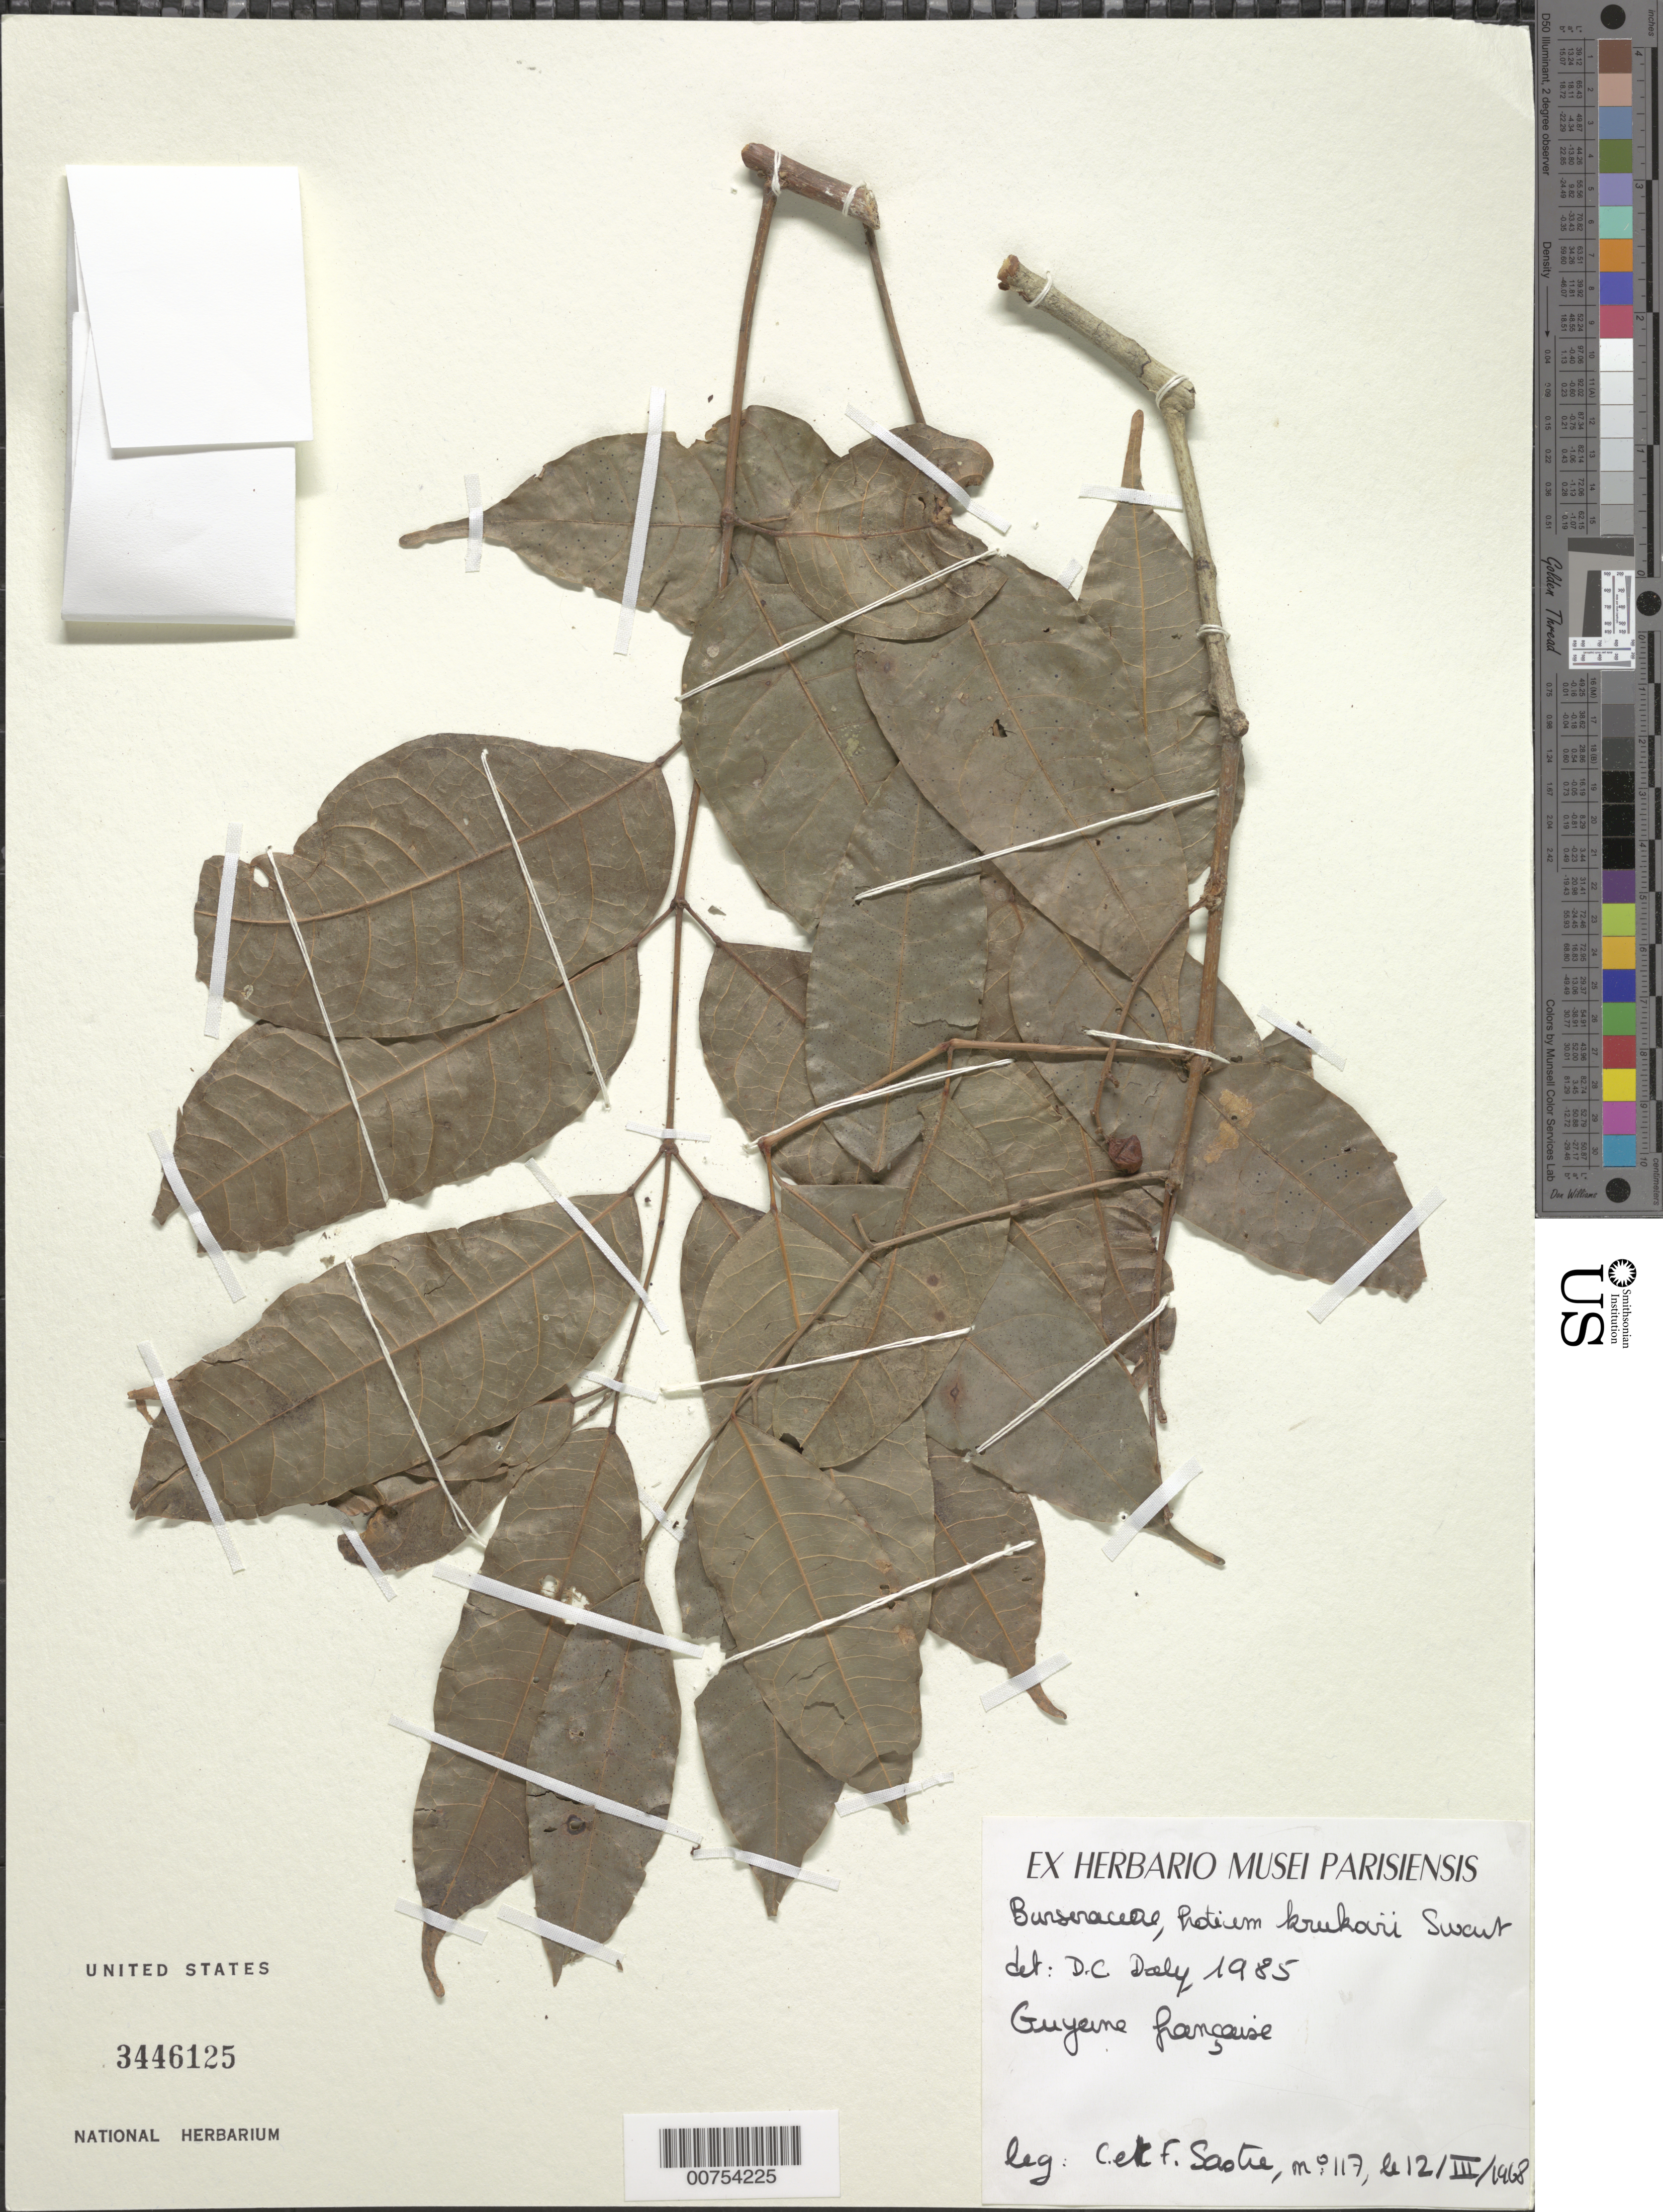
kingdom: Plantae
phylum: Tracheophyta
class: Magnoliopsida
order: Sapindales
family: Burseraceae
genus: Protium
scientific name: Protium krukoffii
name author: Swart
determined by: Daly, D. C.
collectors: C. H. L. Sastre & F. Sastre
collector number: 117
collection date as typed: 12-Mar-68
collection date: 1968-03-12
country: French Guiana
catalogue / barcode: US 3446125